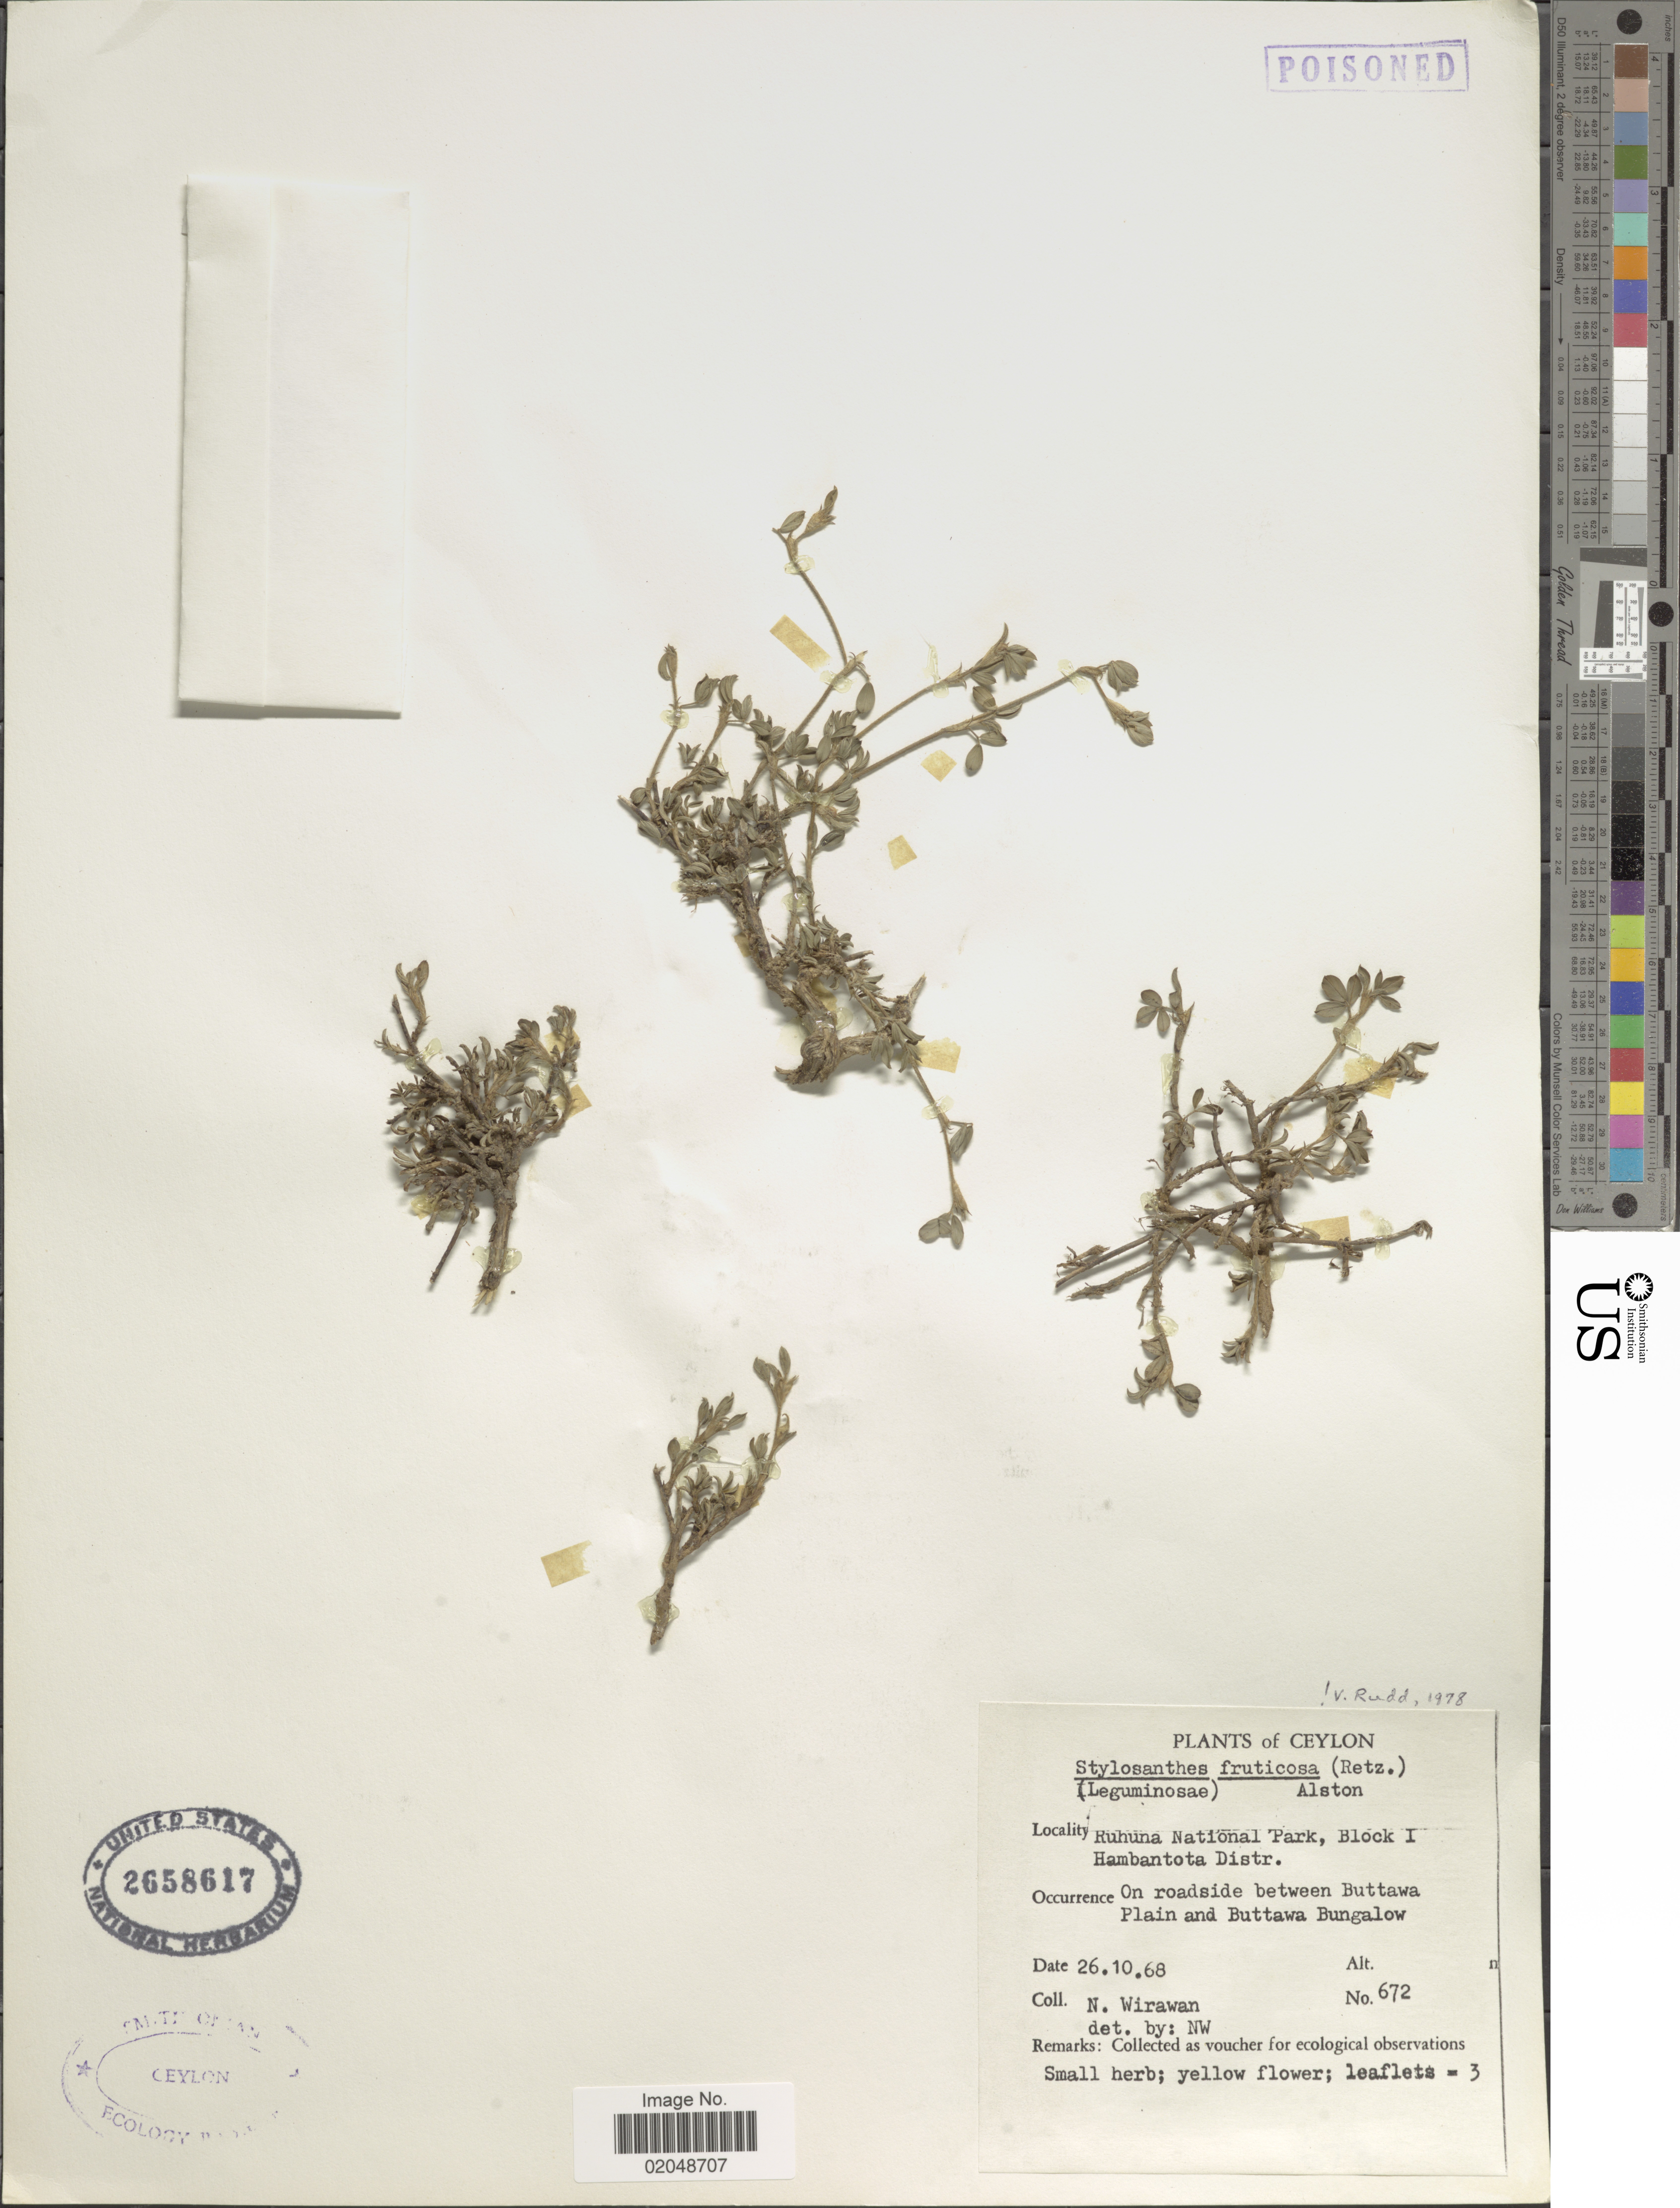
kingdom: Plantae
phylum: Tracheophyta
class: Magnoliopsida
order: Fabales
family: Fabaceae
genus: Stylosanthes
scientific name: Stylosanthes fruticosa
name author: (Retz.) Alston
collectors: N. Wirawan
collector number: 672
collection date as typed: Transcribed d/m/y: 26/10/68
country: Sri Lanka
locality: Ceylon, Ruhuna National Park, Block 1 Hambantota Distr., On roadside between Buttawa Plain and Buttawa Bungalow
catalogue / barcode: US 2658617